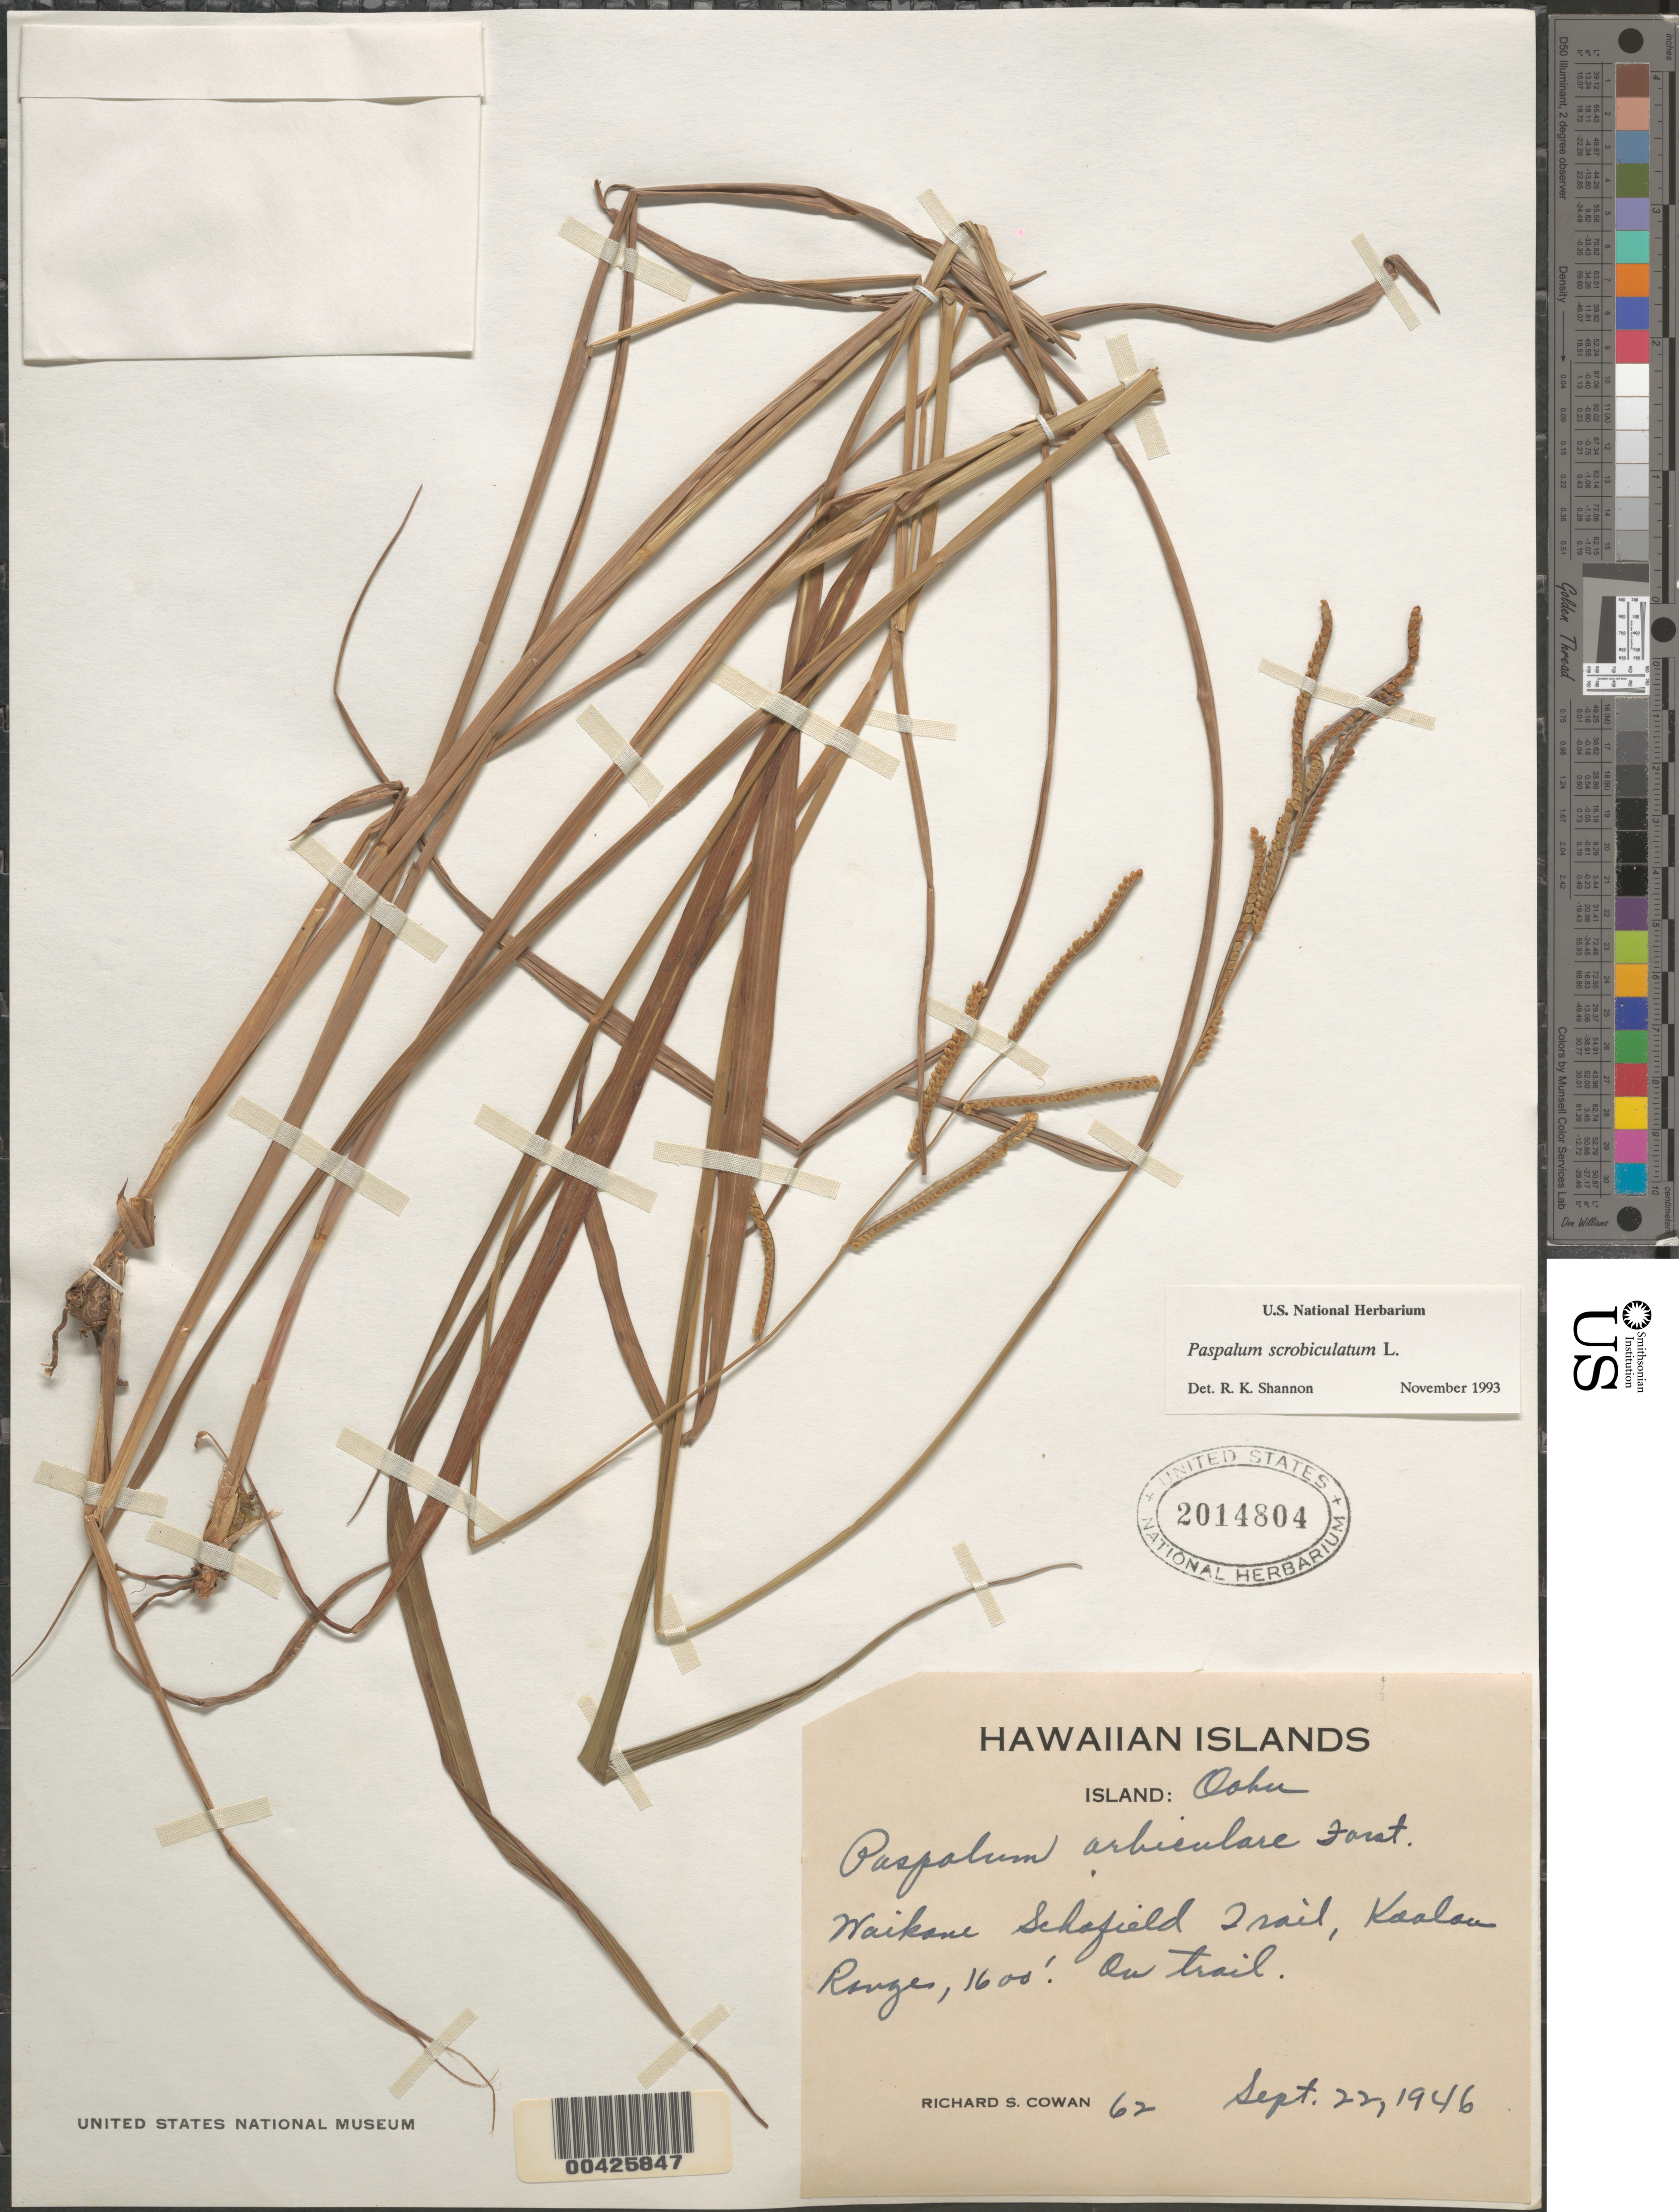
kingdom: Plantae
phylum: Tracheophyta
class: Liliopsida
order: Poales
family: Poaceae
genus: Paspalum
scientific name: Paspalum scrobiculatum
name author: L.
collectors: R. S. Cowan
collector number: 62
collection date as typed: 22 Sep 1946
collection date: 1946-09-22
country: United States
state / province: Hawaii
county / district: Honolulu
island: Oahu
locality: Waikane Schofield Trail, Koolau Range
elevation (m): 488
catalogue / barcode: US 2014804